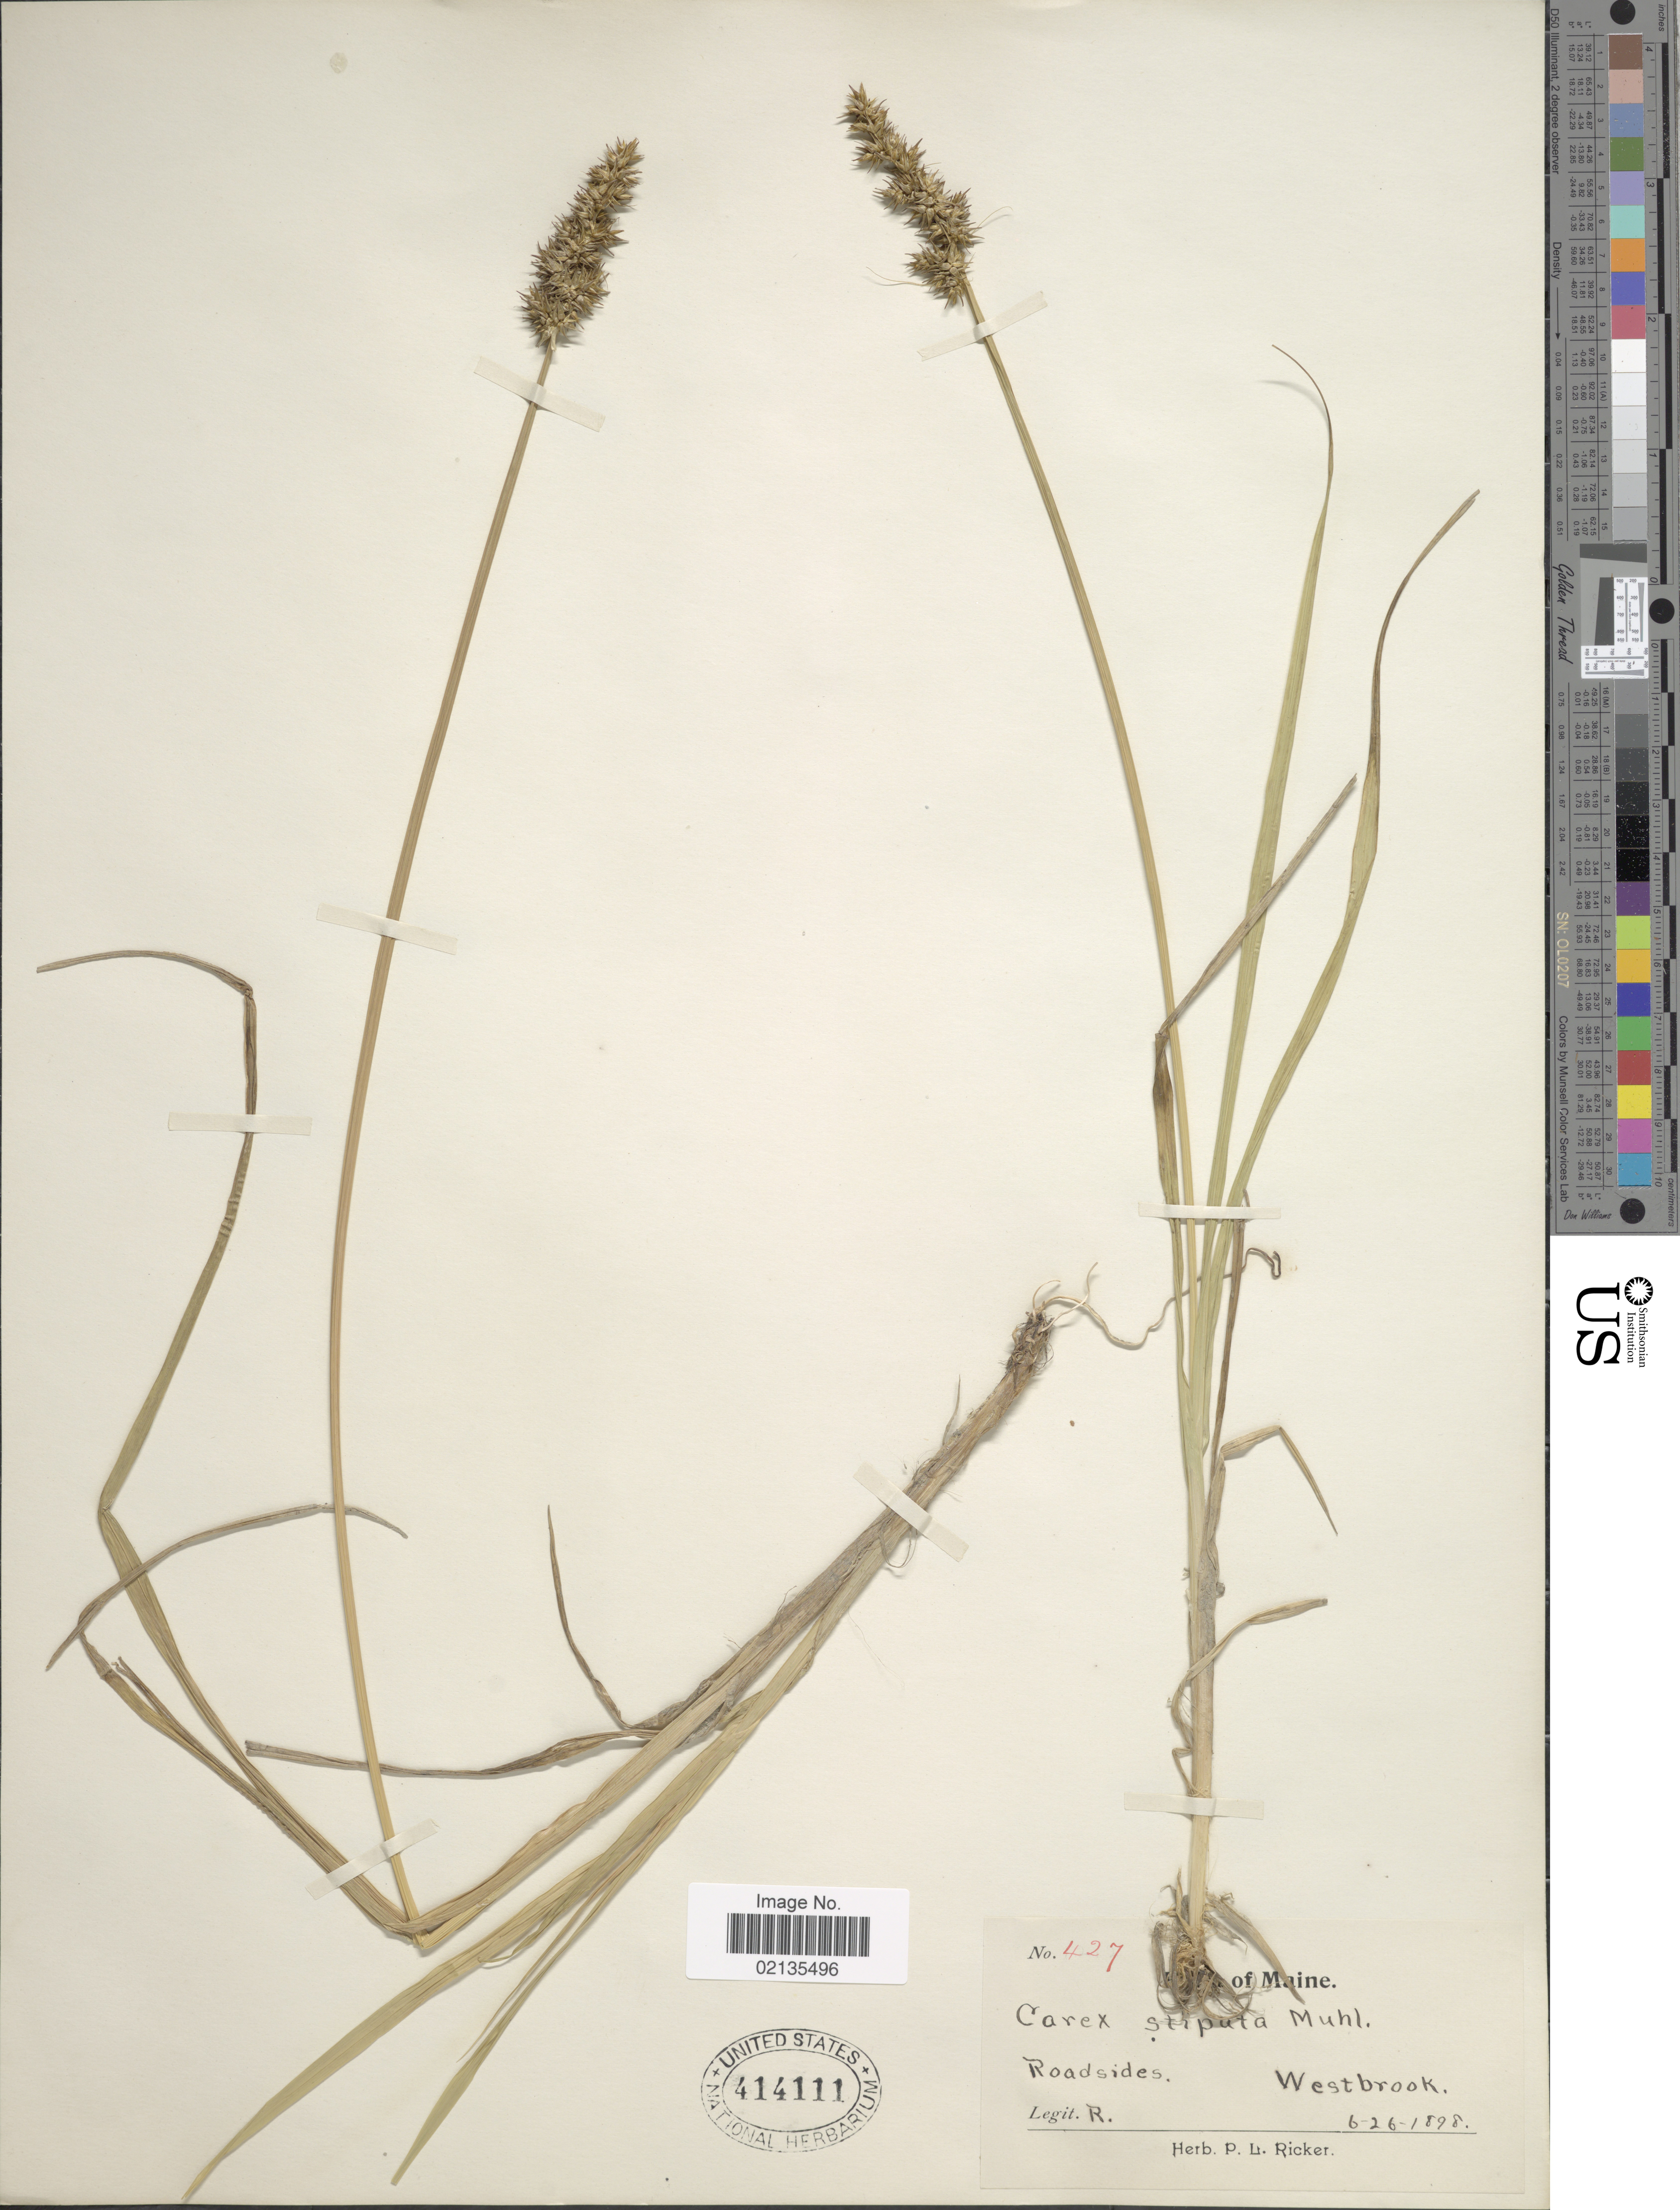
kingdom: Plantae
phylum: Tracheophyta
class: Liliopsida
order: Poales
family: Cyperaceae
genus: Carex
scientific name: Carex stipata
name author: Muhl. ex Willd.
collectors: P. Ricker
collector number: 427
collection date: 1898-06-26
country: United States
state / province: Maine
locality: Roadsides, Westbrook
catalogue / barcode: US 414111